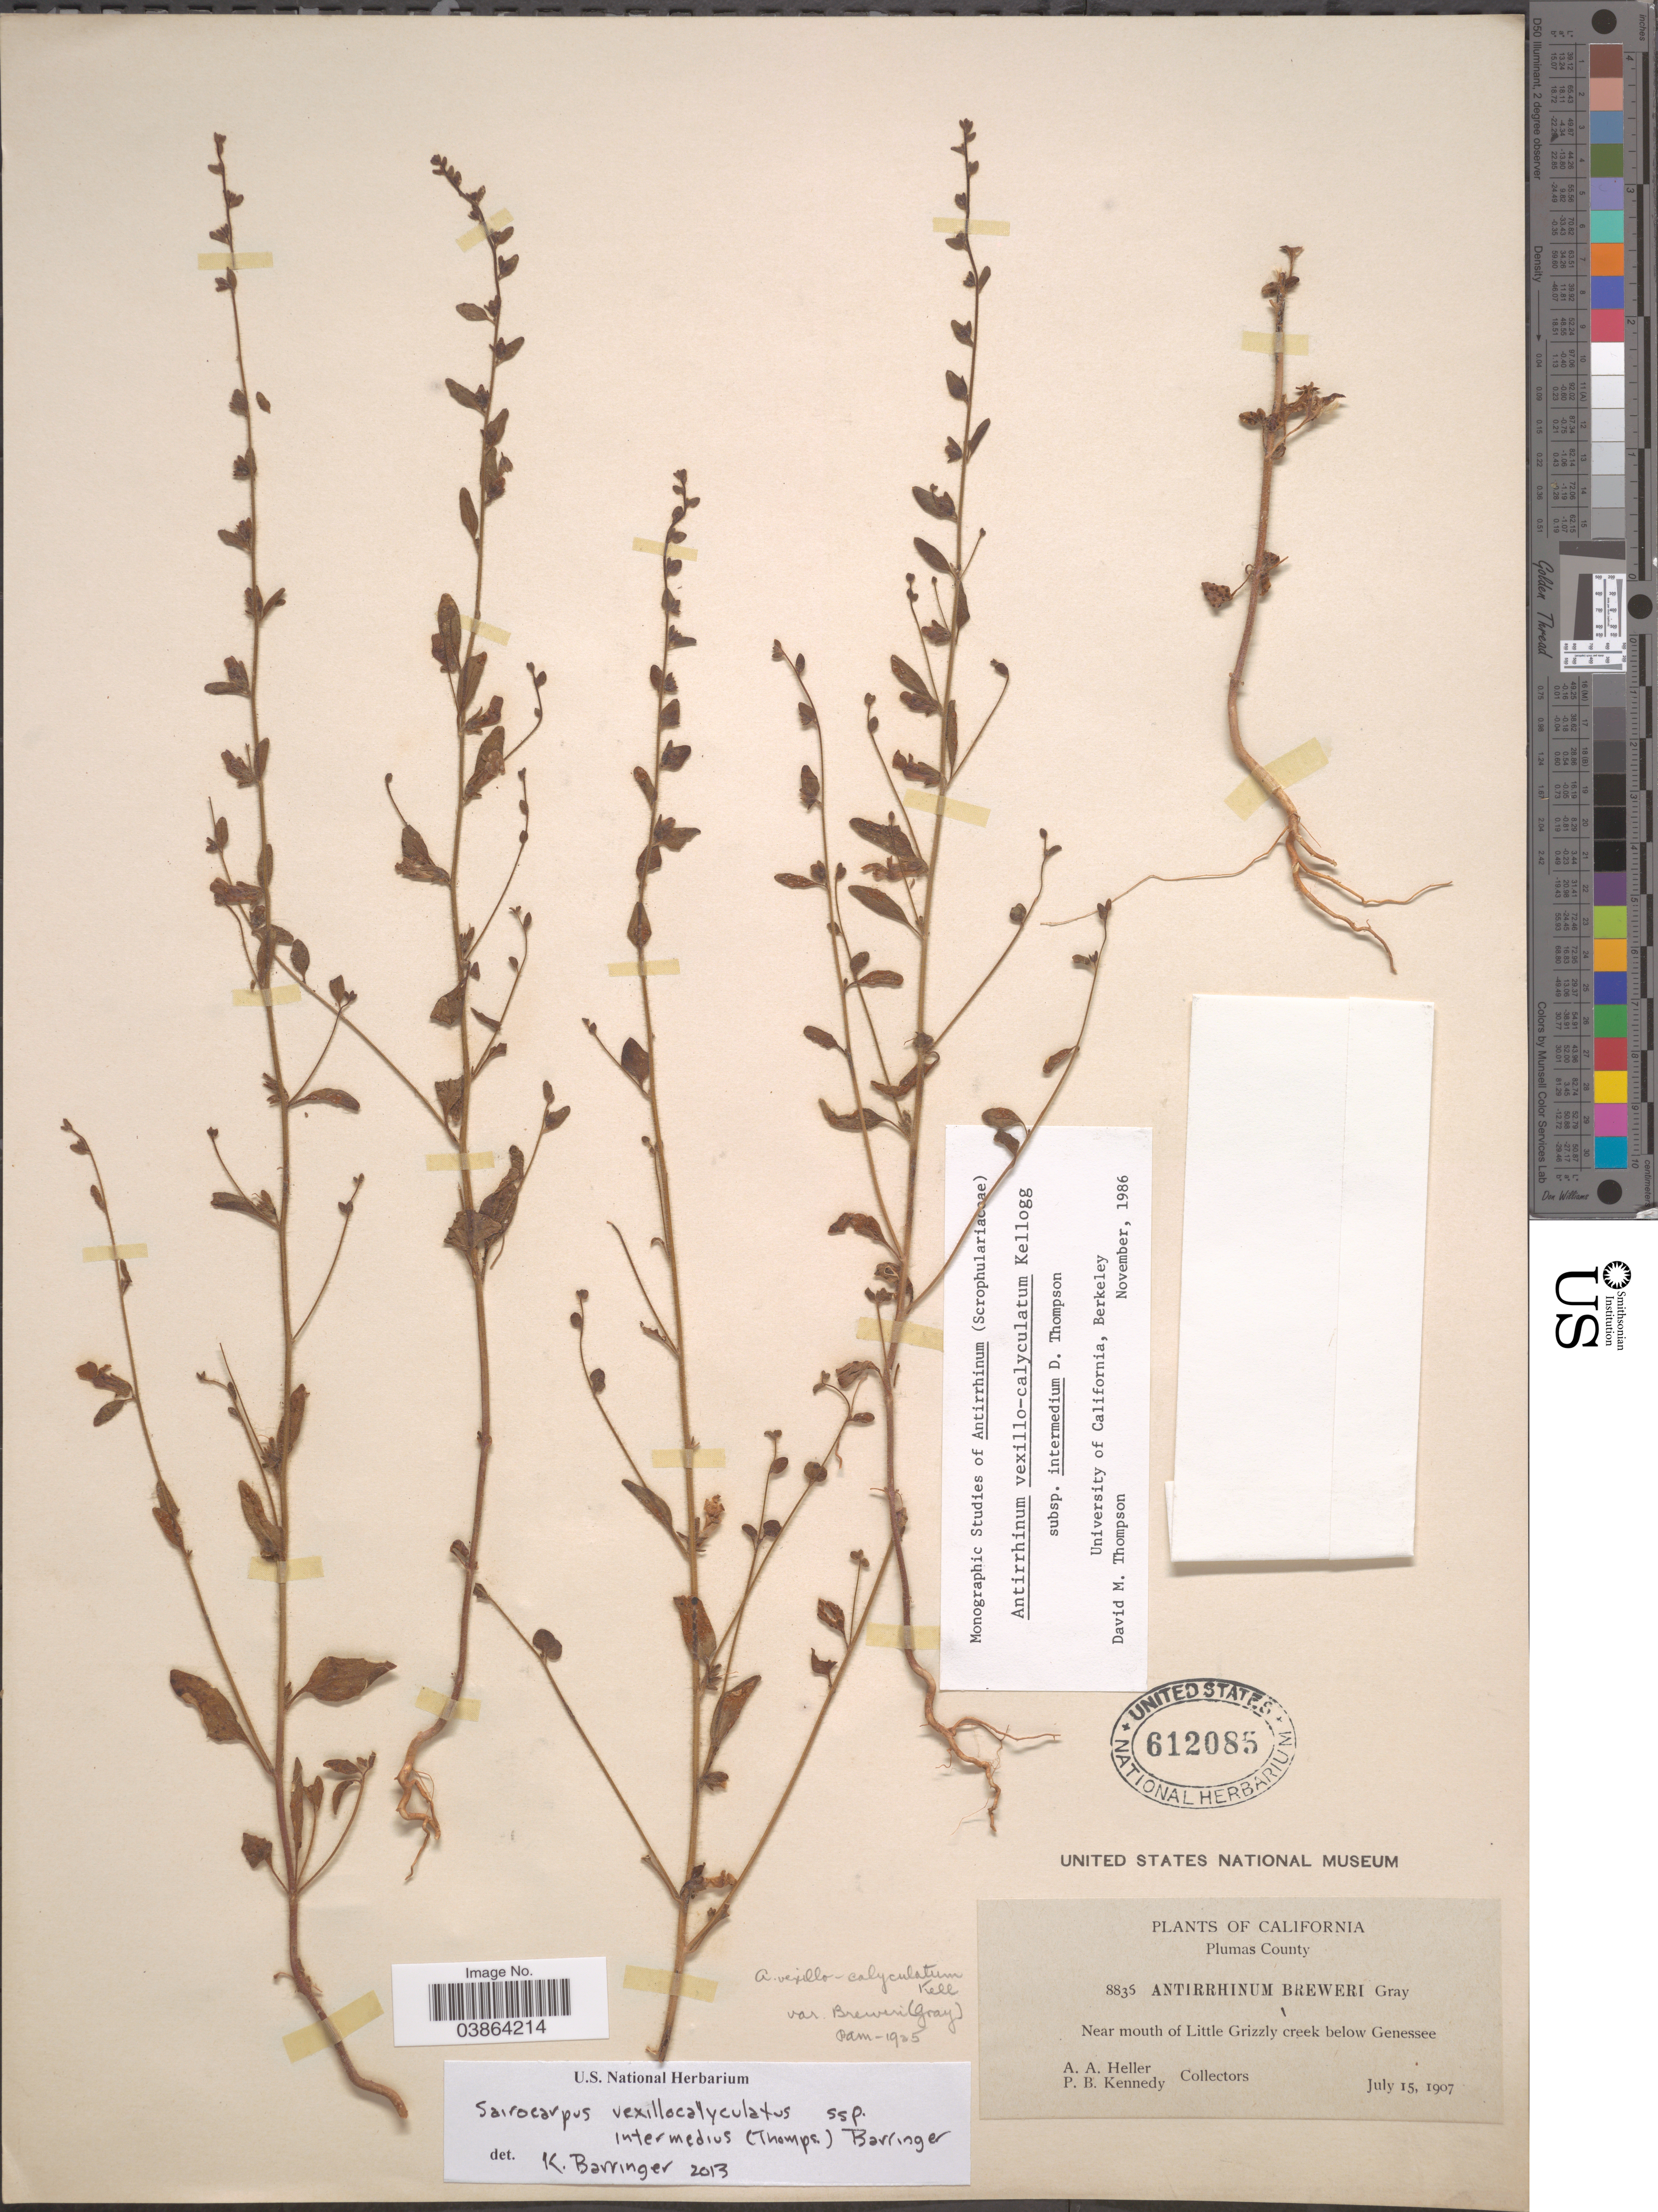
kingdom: Plantae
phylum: Tracheophyta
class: Magnoliopsida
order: Lamiales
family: Plantaginaceae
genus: Sairocarpus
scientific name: Sairocarpus vexillocalyculatus subsp. intermedius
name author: (D.M. Thomps.) Barringer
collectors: A. A. Heller & P. B. Kennedy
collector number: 8836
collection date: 1907-07-15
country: United States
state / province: California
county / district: Plumas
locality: Plumas County. Near mouth of Little Grizzly creek below Genessee.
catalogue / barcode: US 612085